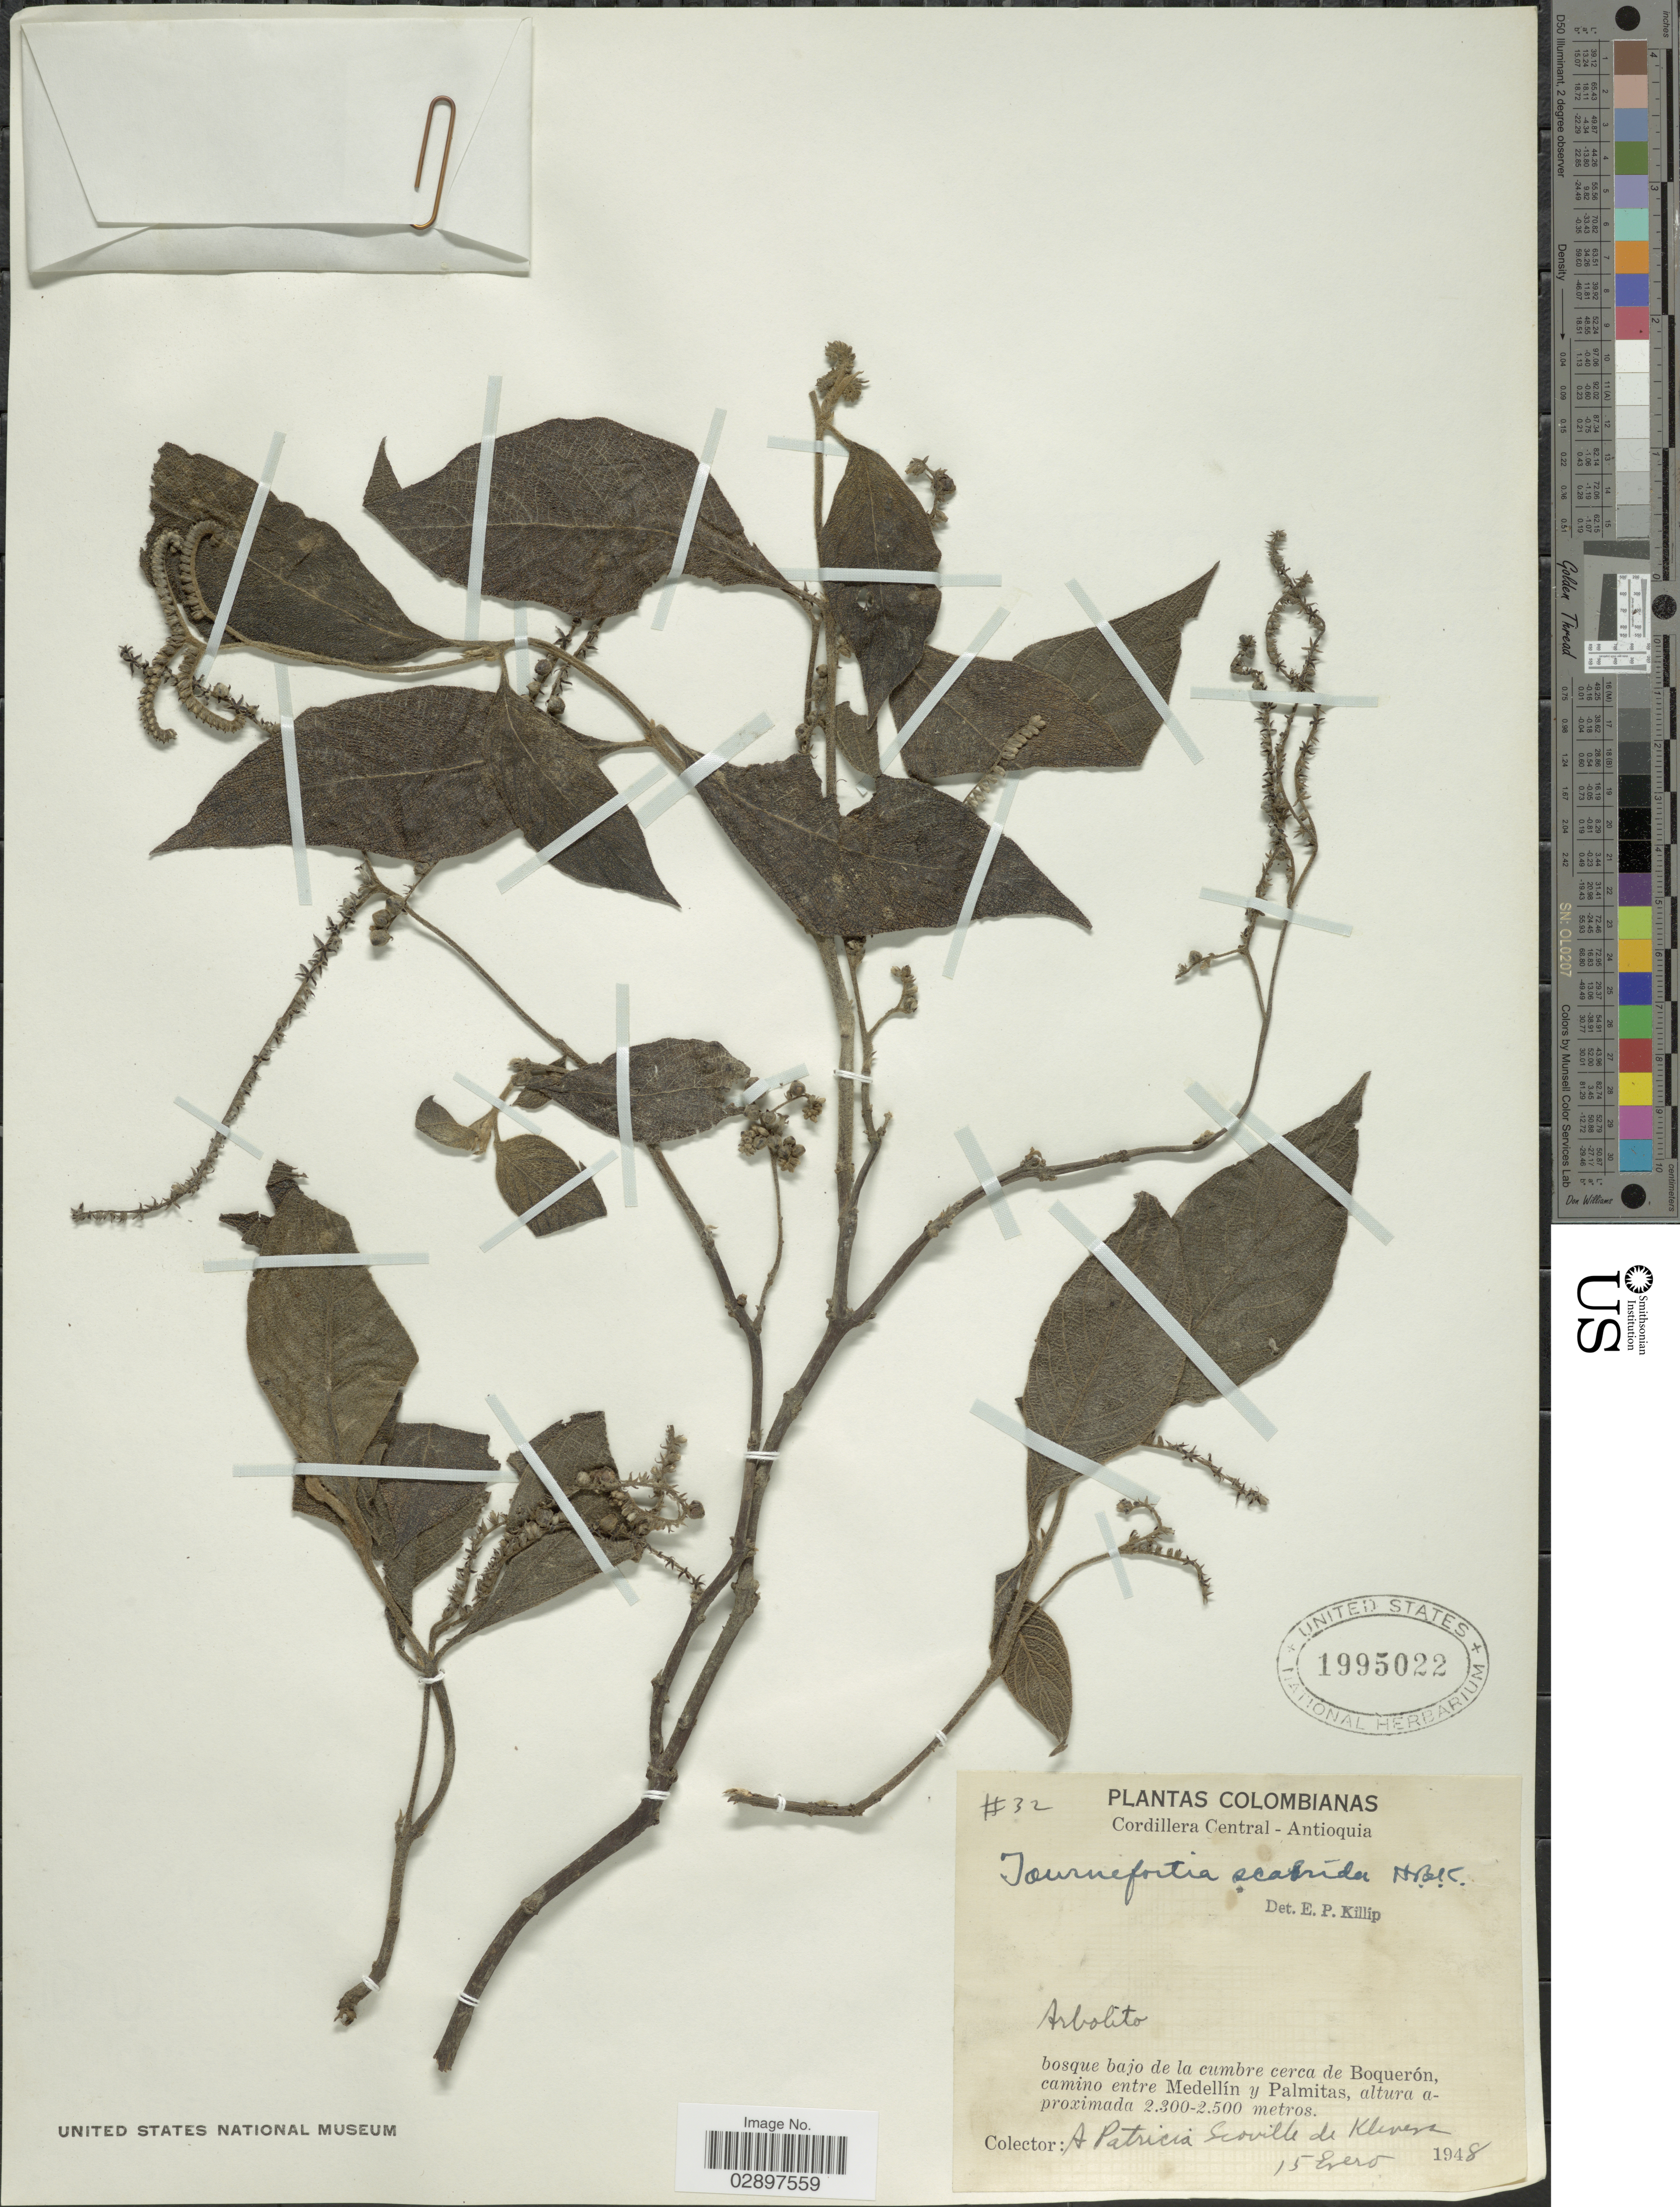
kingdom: Plantae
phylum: Tracheophyta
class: Magnoliopsida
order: Boraginales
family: Heliotropiaceae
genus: Tournefortia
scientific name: Tournefortia scabrida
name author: Kunth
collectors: A. Klevens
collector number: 32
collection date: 1948-01-15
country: Colombia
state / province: Antioquia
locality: Cordillera Central. Bosque bajo de la cumbre cerca de Boquerón, camino entre Medellín y Palmitas.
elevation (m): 2300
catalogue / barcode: US 1995022